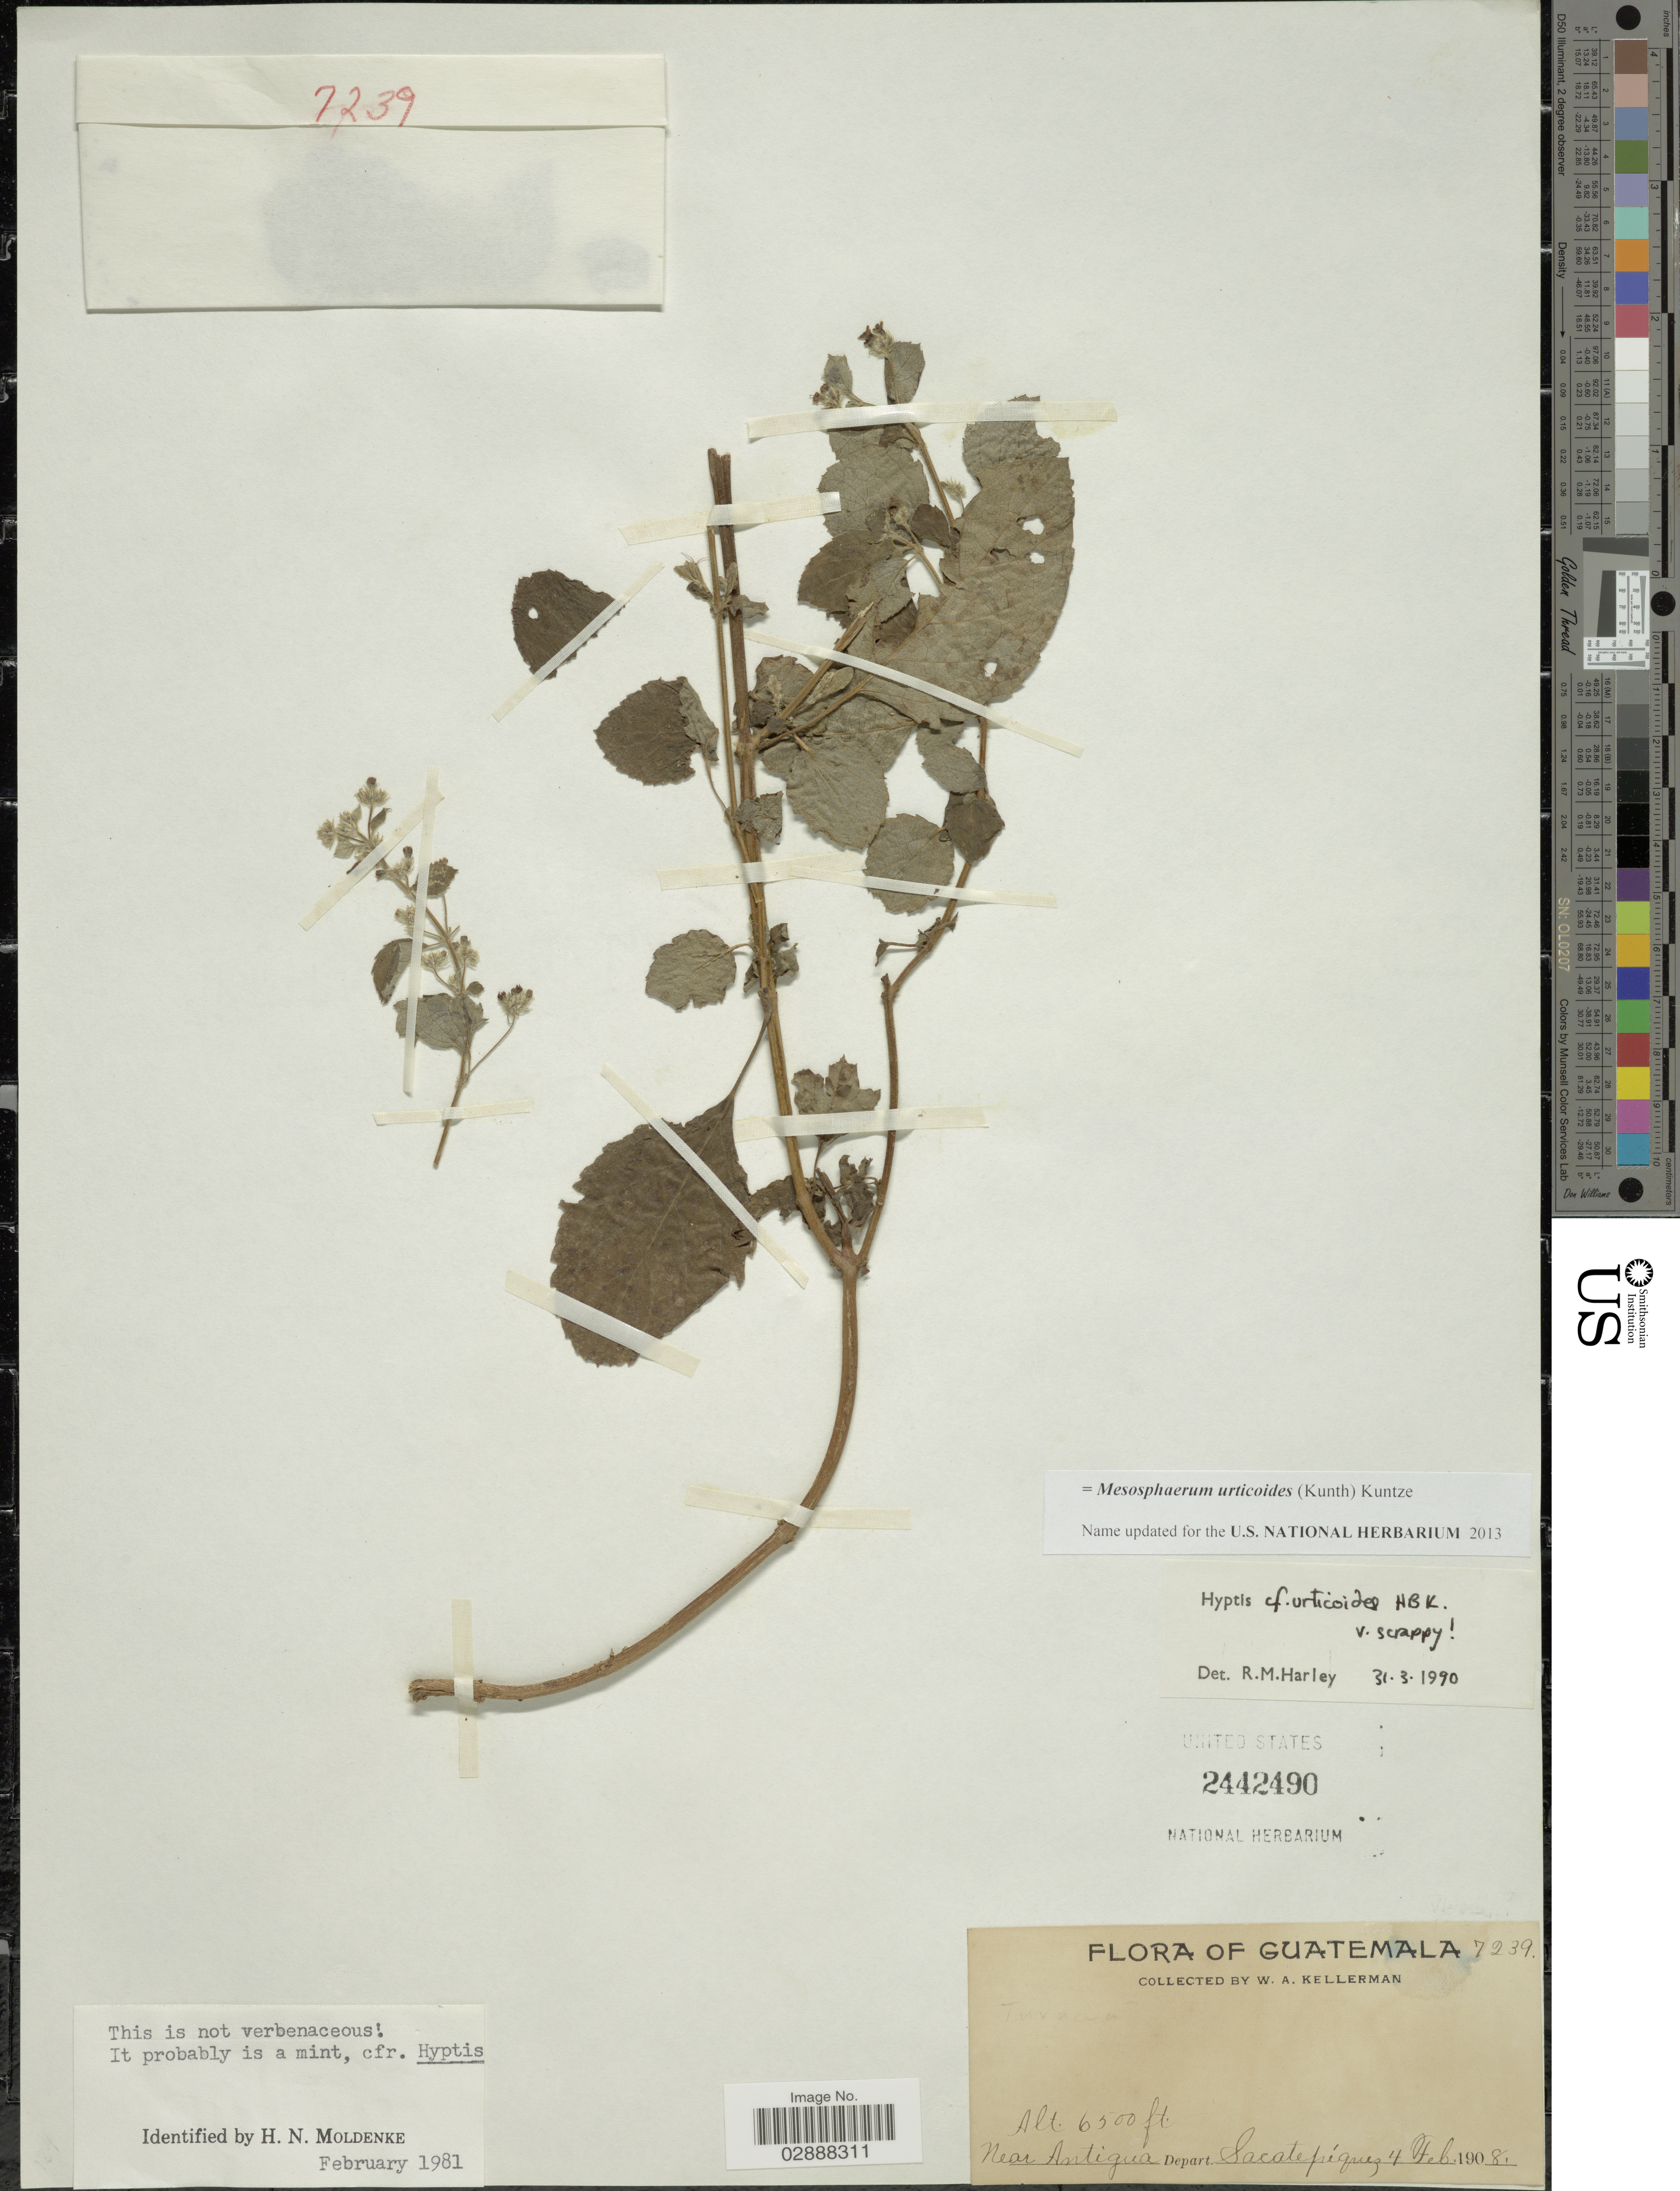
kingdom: Plantae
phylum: Tracheophyta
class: Magnoliopsida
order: Lamiales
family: Lamiaceae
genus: Mesosphaerum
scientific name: Mesosphaerum urticoides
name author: (Kunth) Kuntze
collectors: W. Kellerman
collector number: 7239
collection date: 1908-02-04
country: Guatemala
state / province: Sacatepéquez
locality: Near Antigua. Depart. Sacatepéquez.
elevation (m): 1981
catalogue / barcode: US 2442490